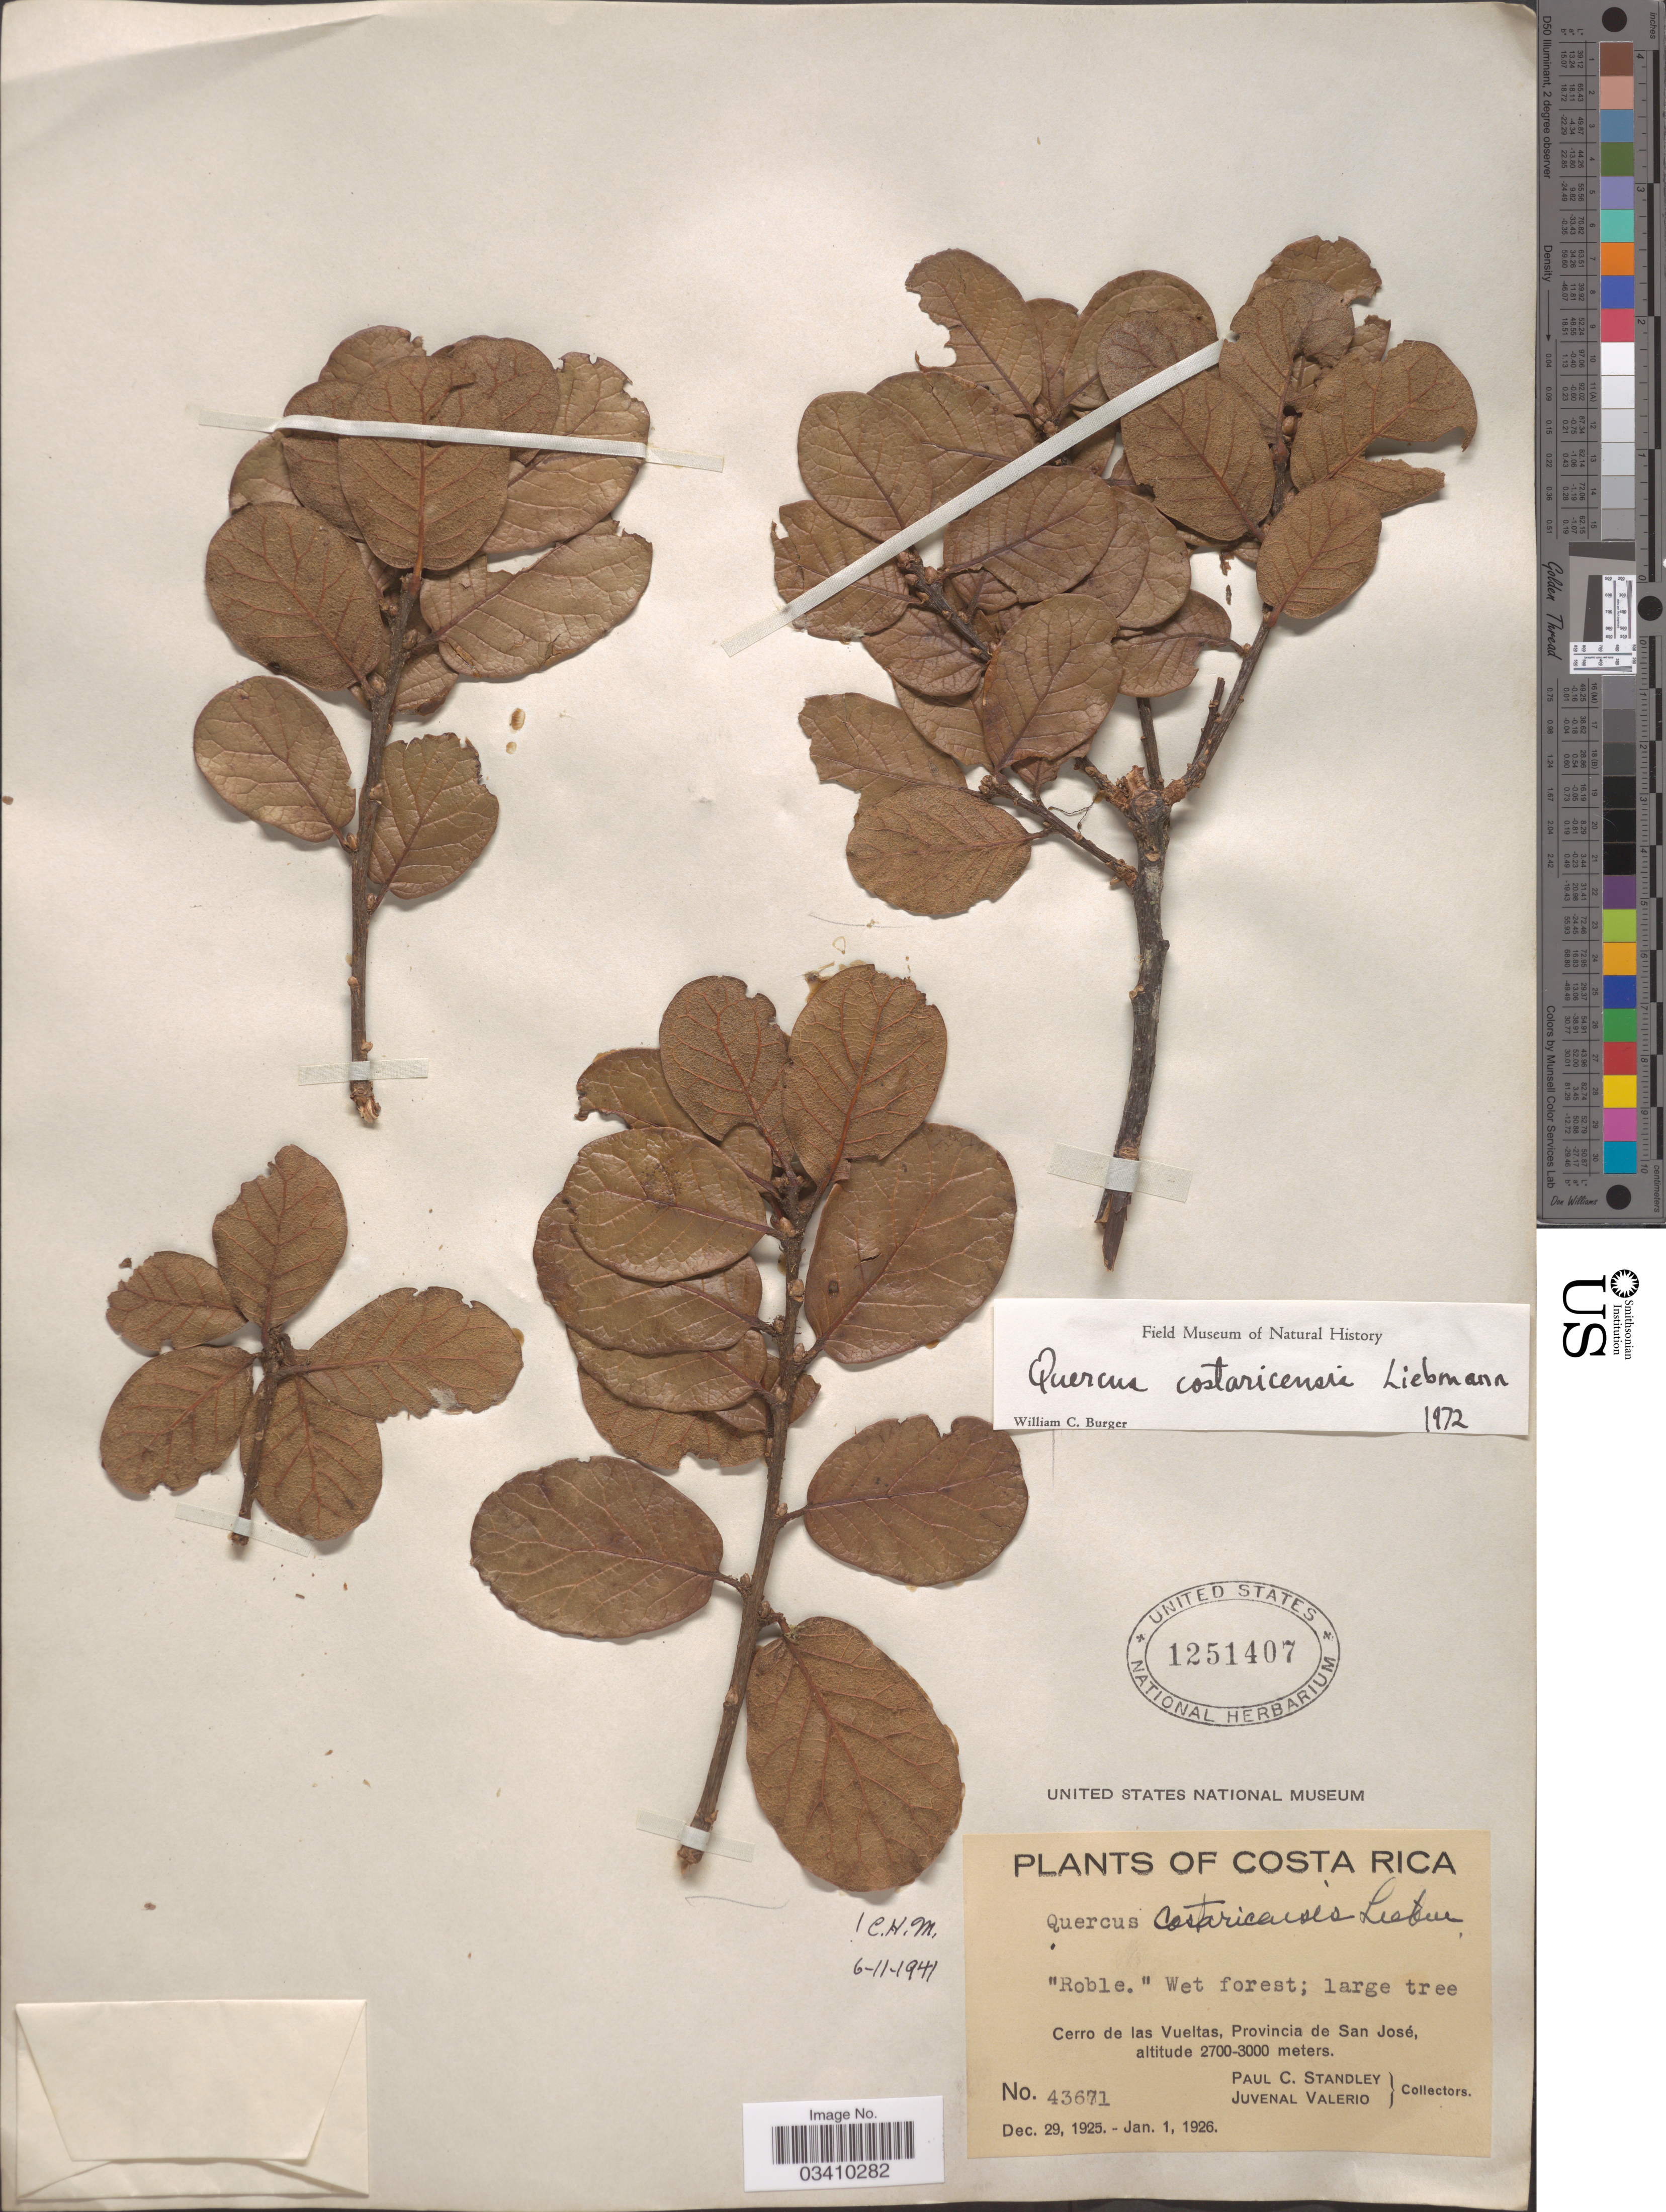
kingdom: Plantae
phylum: Tracheophyta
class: Magnoliopsida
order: Fagales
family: Fagaceae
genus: Quercus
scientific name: Quercus costaricensis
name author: Liebm.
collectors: P. C. Standley & J. Valerio R.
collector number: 43671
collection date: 1925-12-29/1926-01-01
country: Costa Rica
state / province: San José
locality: Cerro de las Vueltas.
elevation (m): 2700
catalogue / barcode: US 1251407